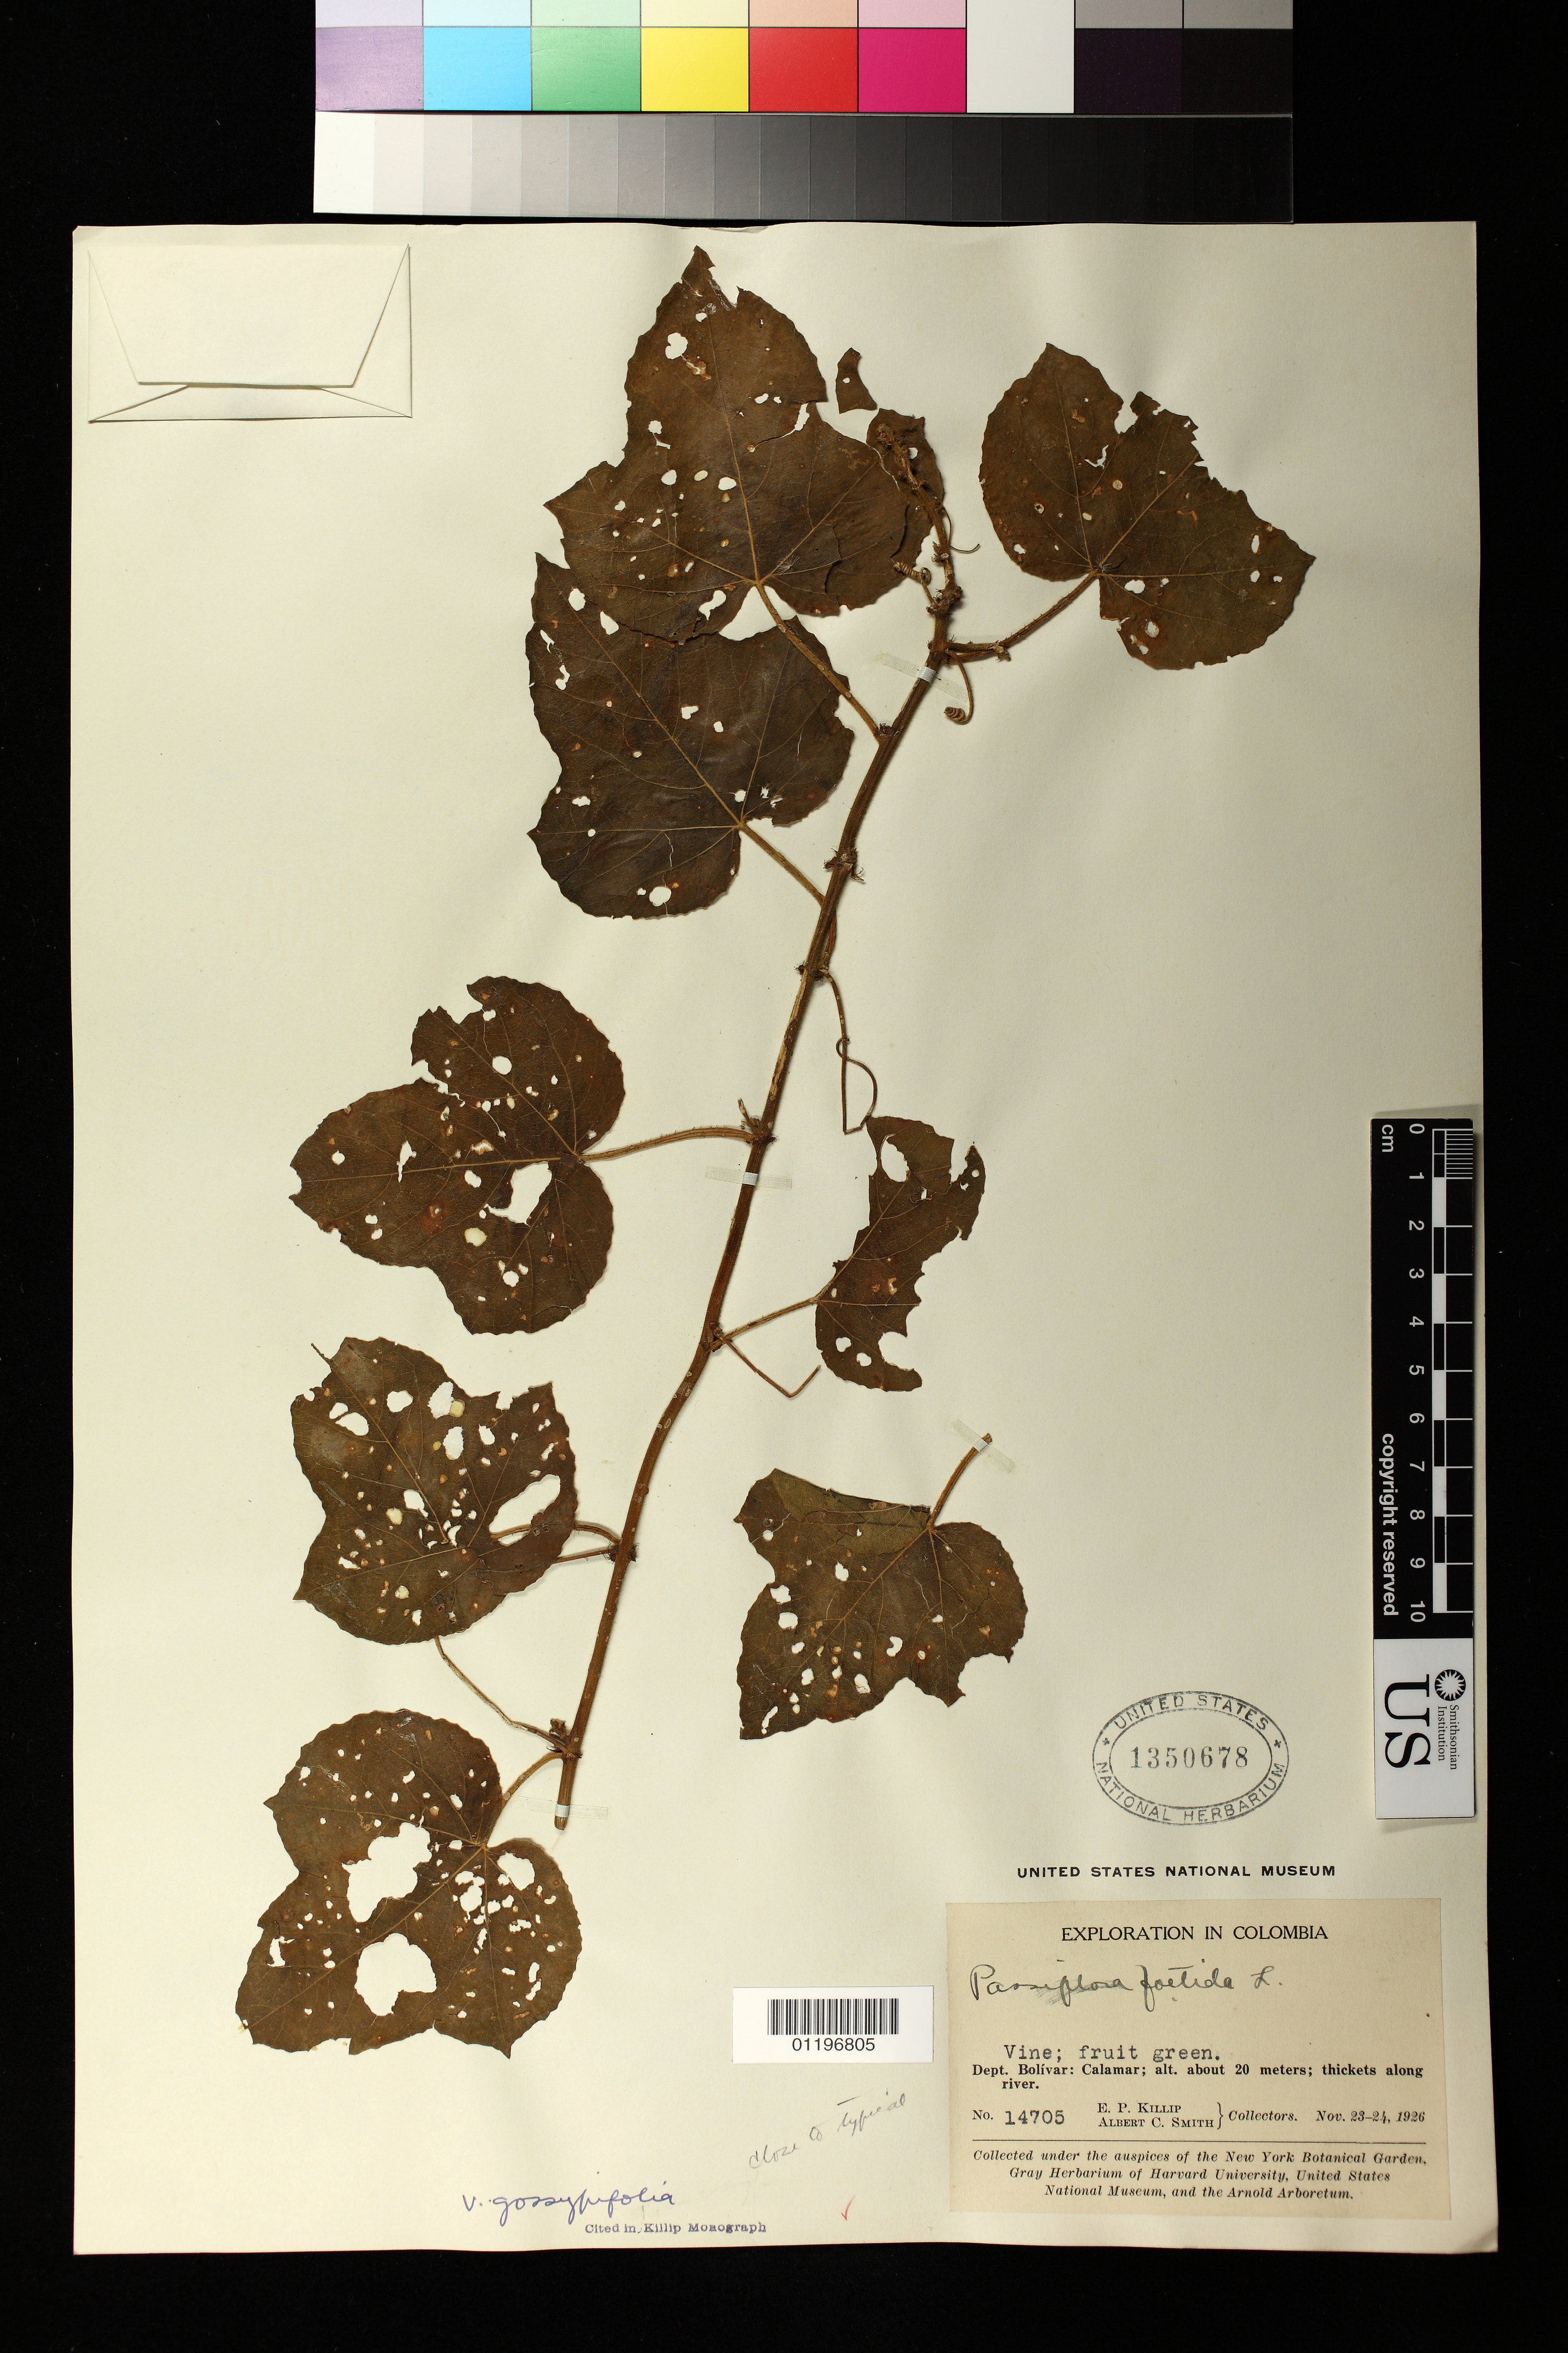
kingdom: Plantae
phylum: Tracheophyta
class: Magnoliopsida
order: Malpighiales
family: Passifloraceae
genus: Passiflora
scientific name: Passiflora foetida var. gossypiifolia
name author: (Desv.) Mast.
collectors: E. P. Killip & A. C. Smith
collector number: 14705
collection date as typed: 23 Nov 1926 to 24 Nov 1926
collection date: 1926-11-23/1926-11-24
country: Colombia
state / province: Bolívar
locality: Calamar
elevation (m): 20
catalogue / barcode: US 1350678